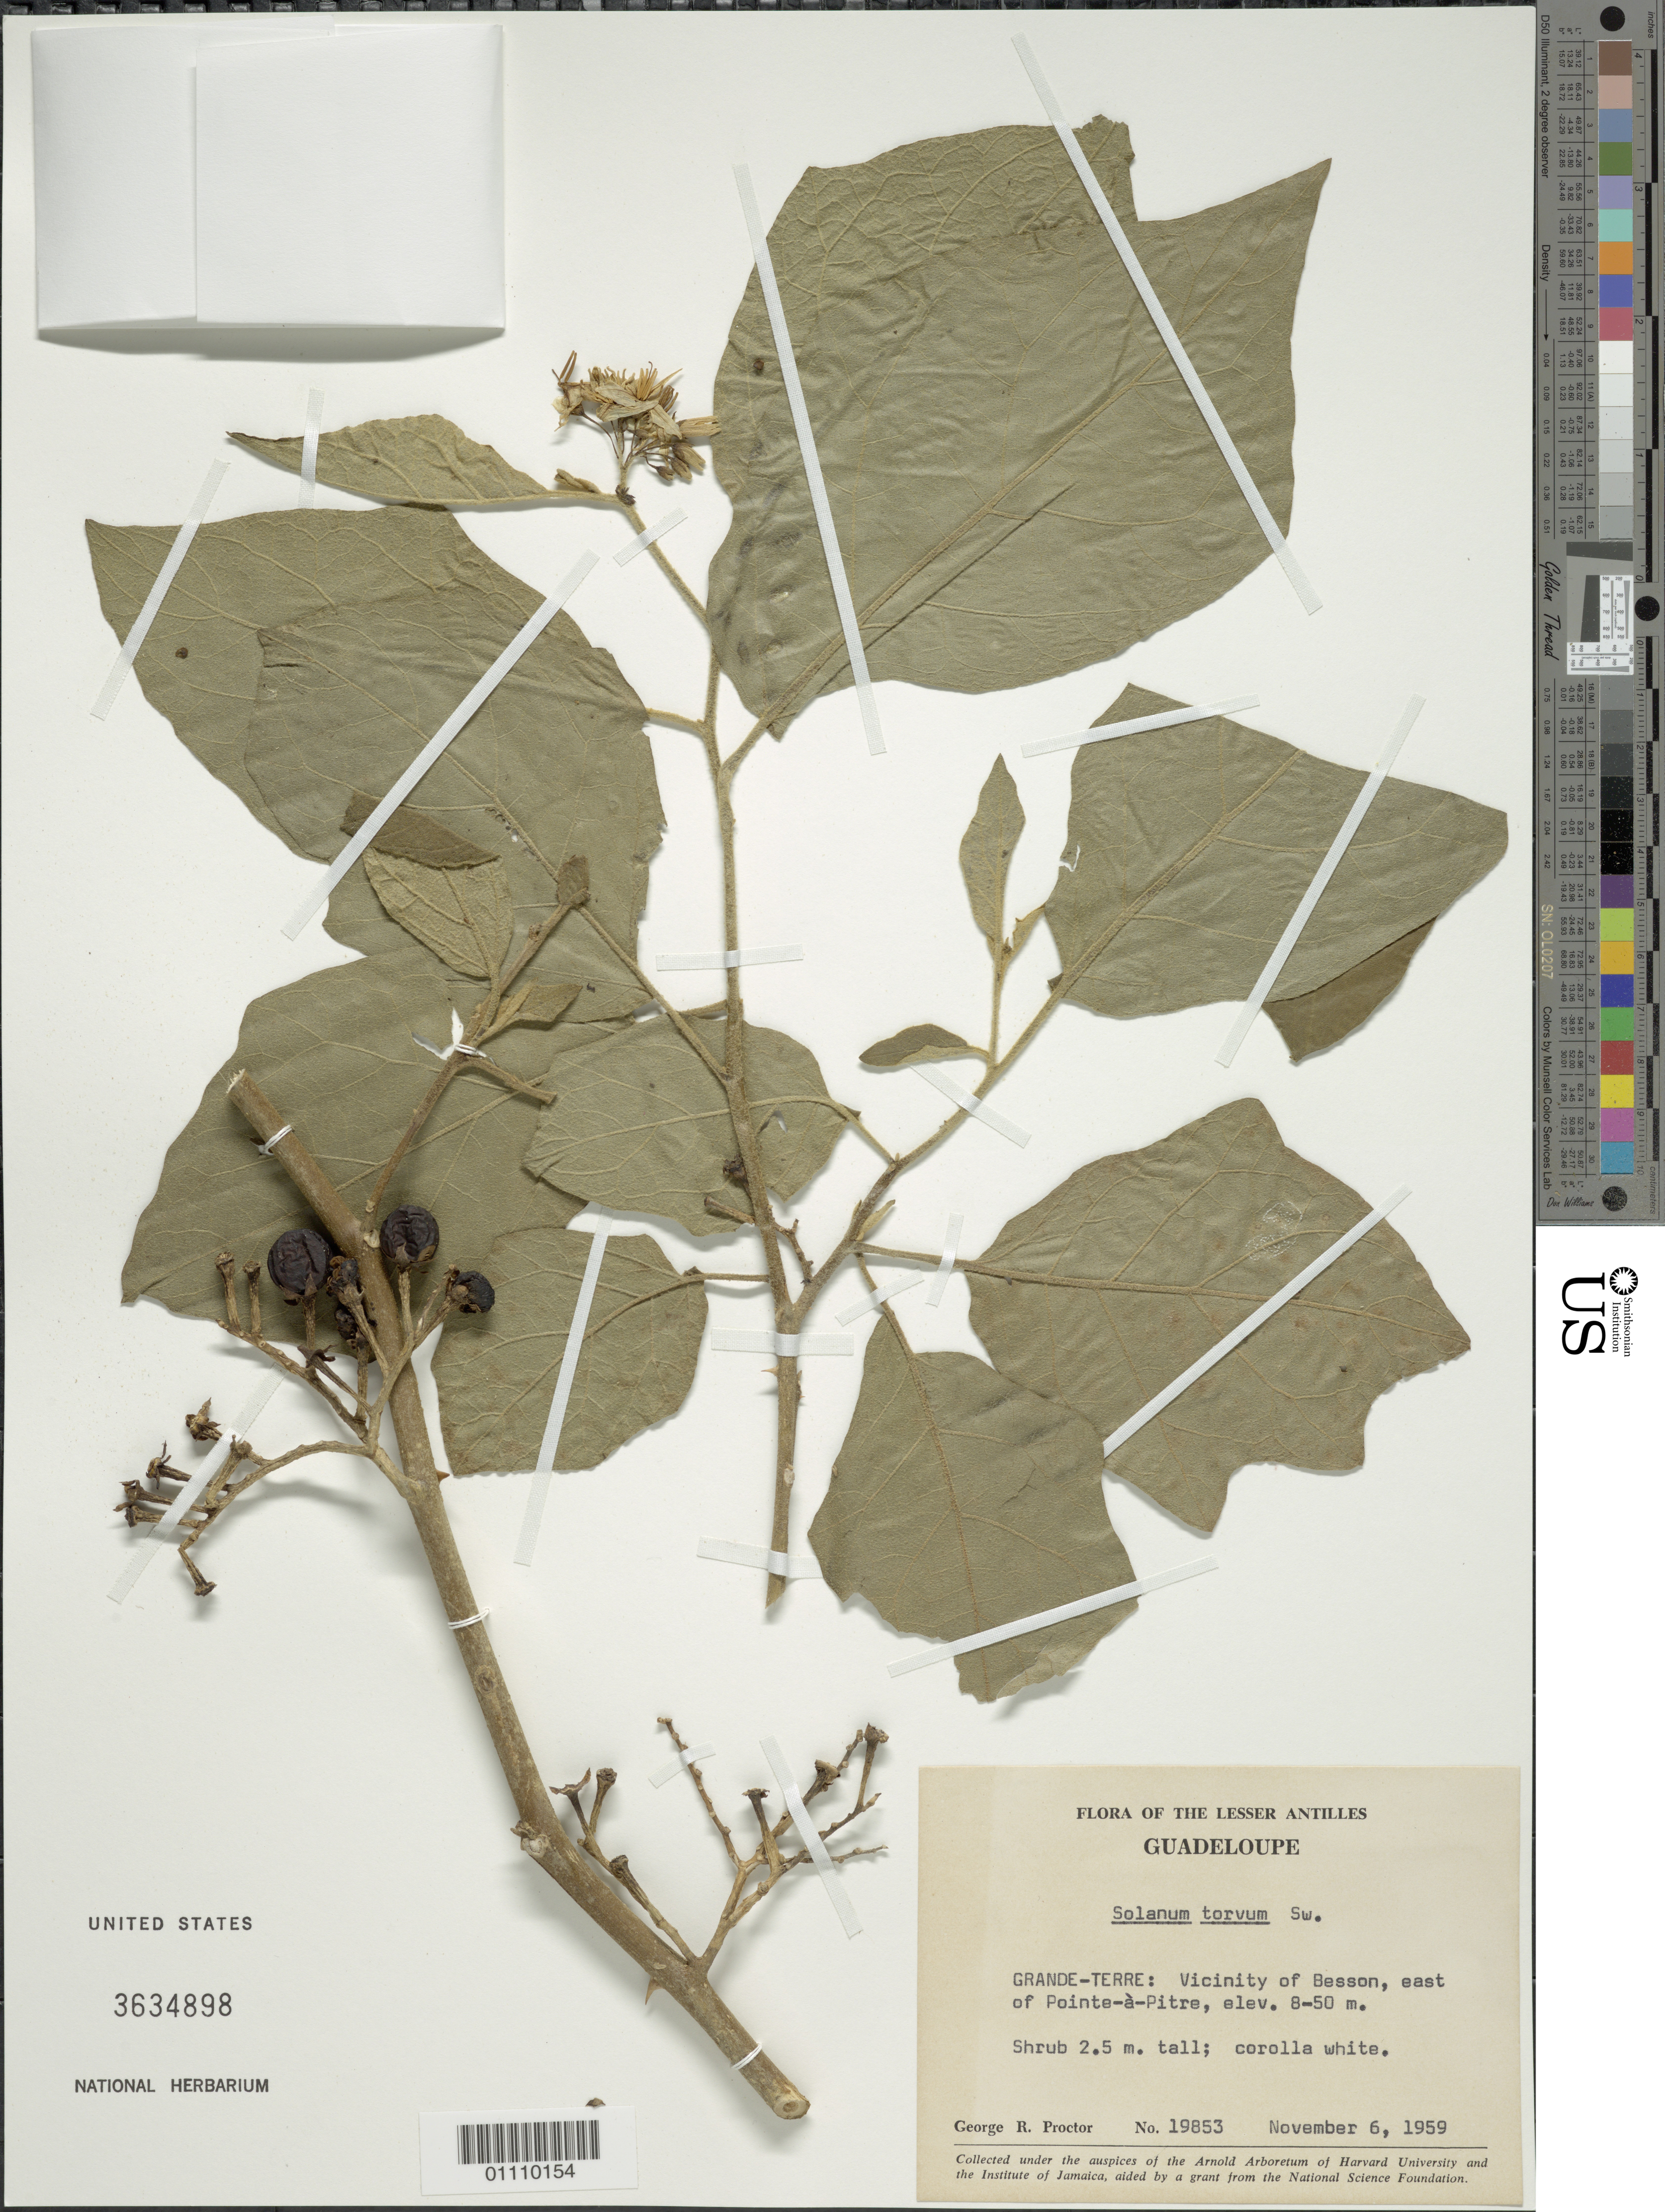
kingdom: Plantae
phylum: Tracheophyta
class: Magnoliopsida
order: Solanales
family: Solanaceae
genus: Solanum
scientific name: Solanum torvum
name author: Sw.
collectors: G. R. Proctor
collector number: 19853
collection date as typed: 06 Nov 1959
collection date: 1959-11-06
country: Guadeloupe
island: Grande Terre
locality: Besson vicinity, E of Point-a-Pitre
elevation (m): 8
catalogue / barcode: US 3634898